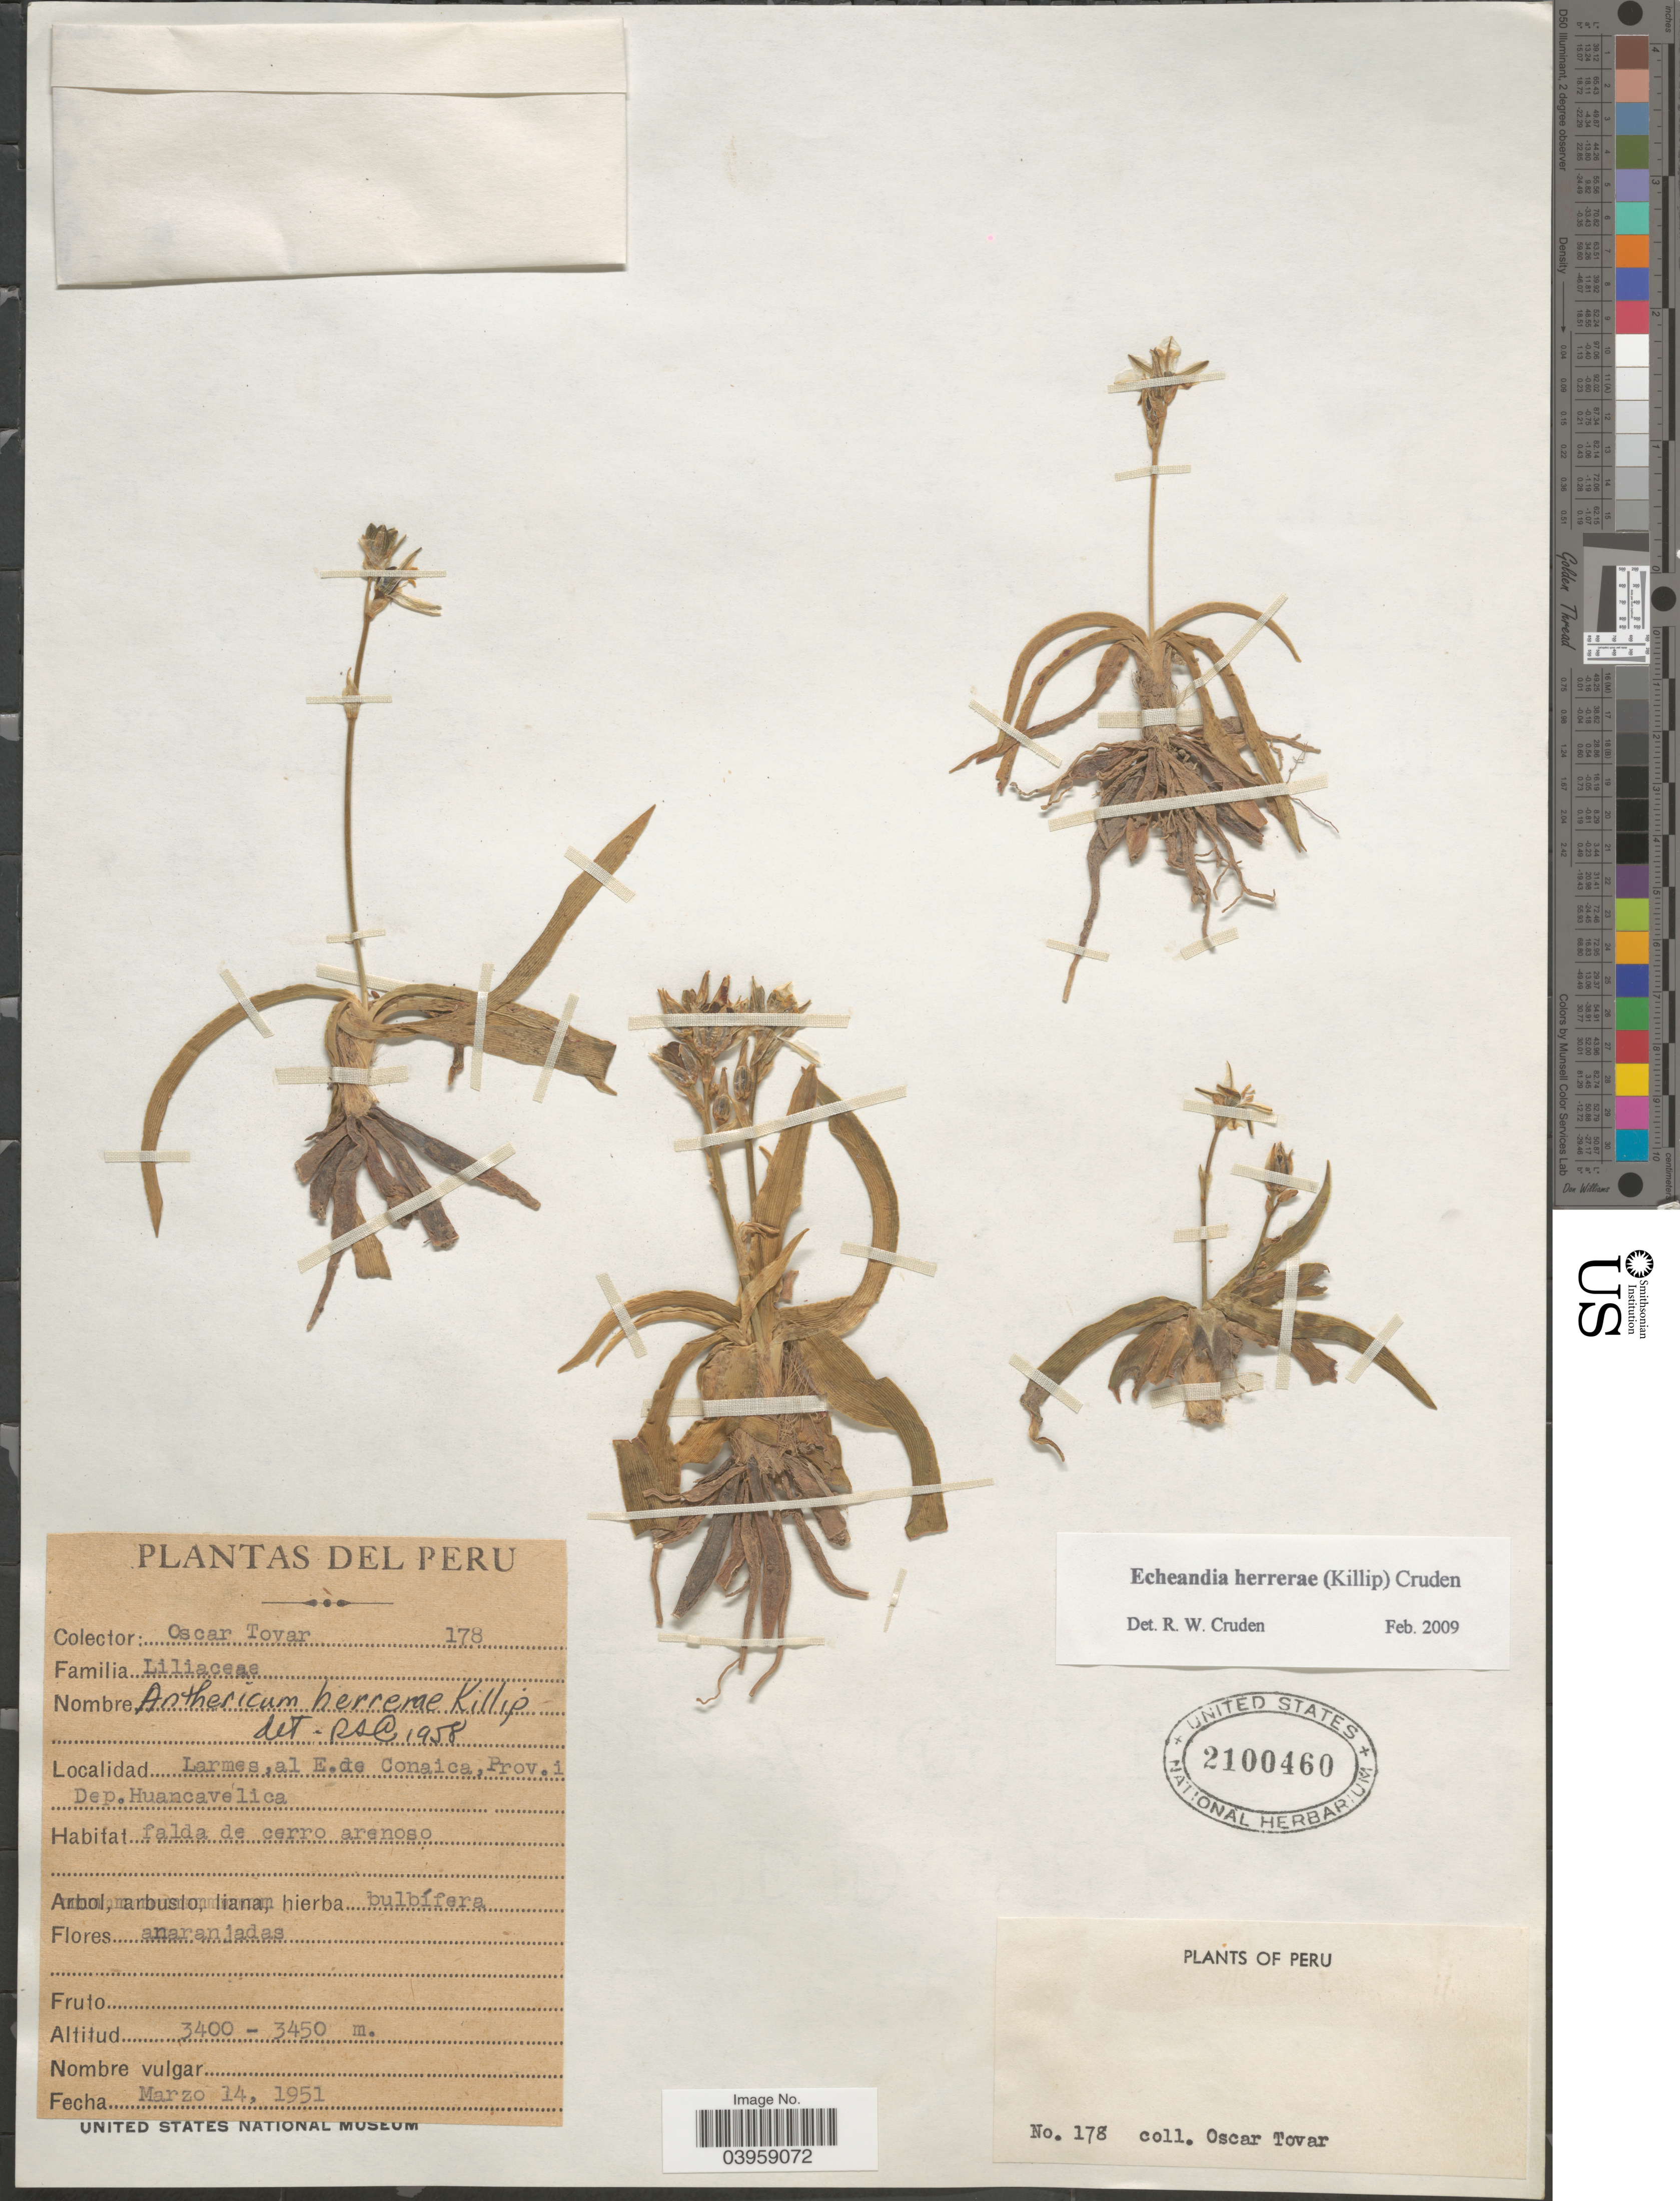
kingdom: Plantae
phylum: Tracheophyta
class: Liliopsida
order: Asparagales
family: Asparagaceae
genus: Echeandia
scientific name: Echeandia herrerae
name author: (Killip) Cruden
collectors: Ó. Tovar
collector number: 178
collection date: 1951-03-14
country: Peru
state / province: Huancavelica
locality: Larmes, al E. de Conaica, Prov. i. Dep. Huancavelica.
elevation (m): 3400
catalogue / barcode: US 2100460